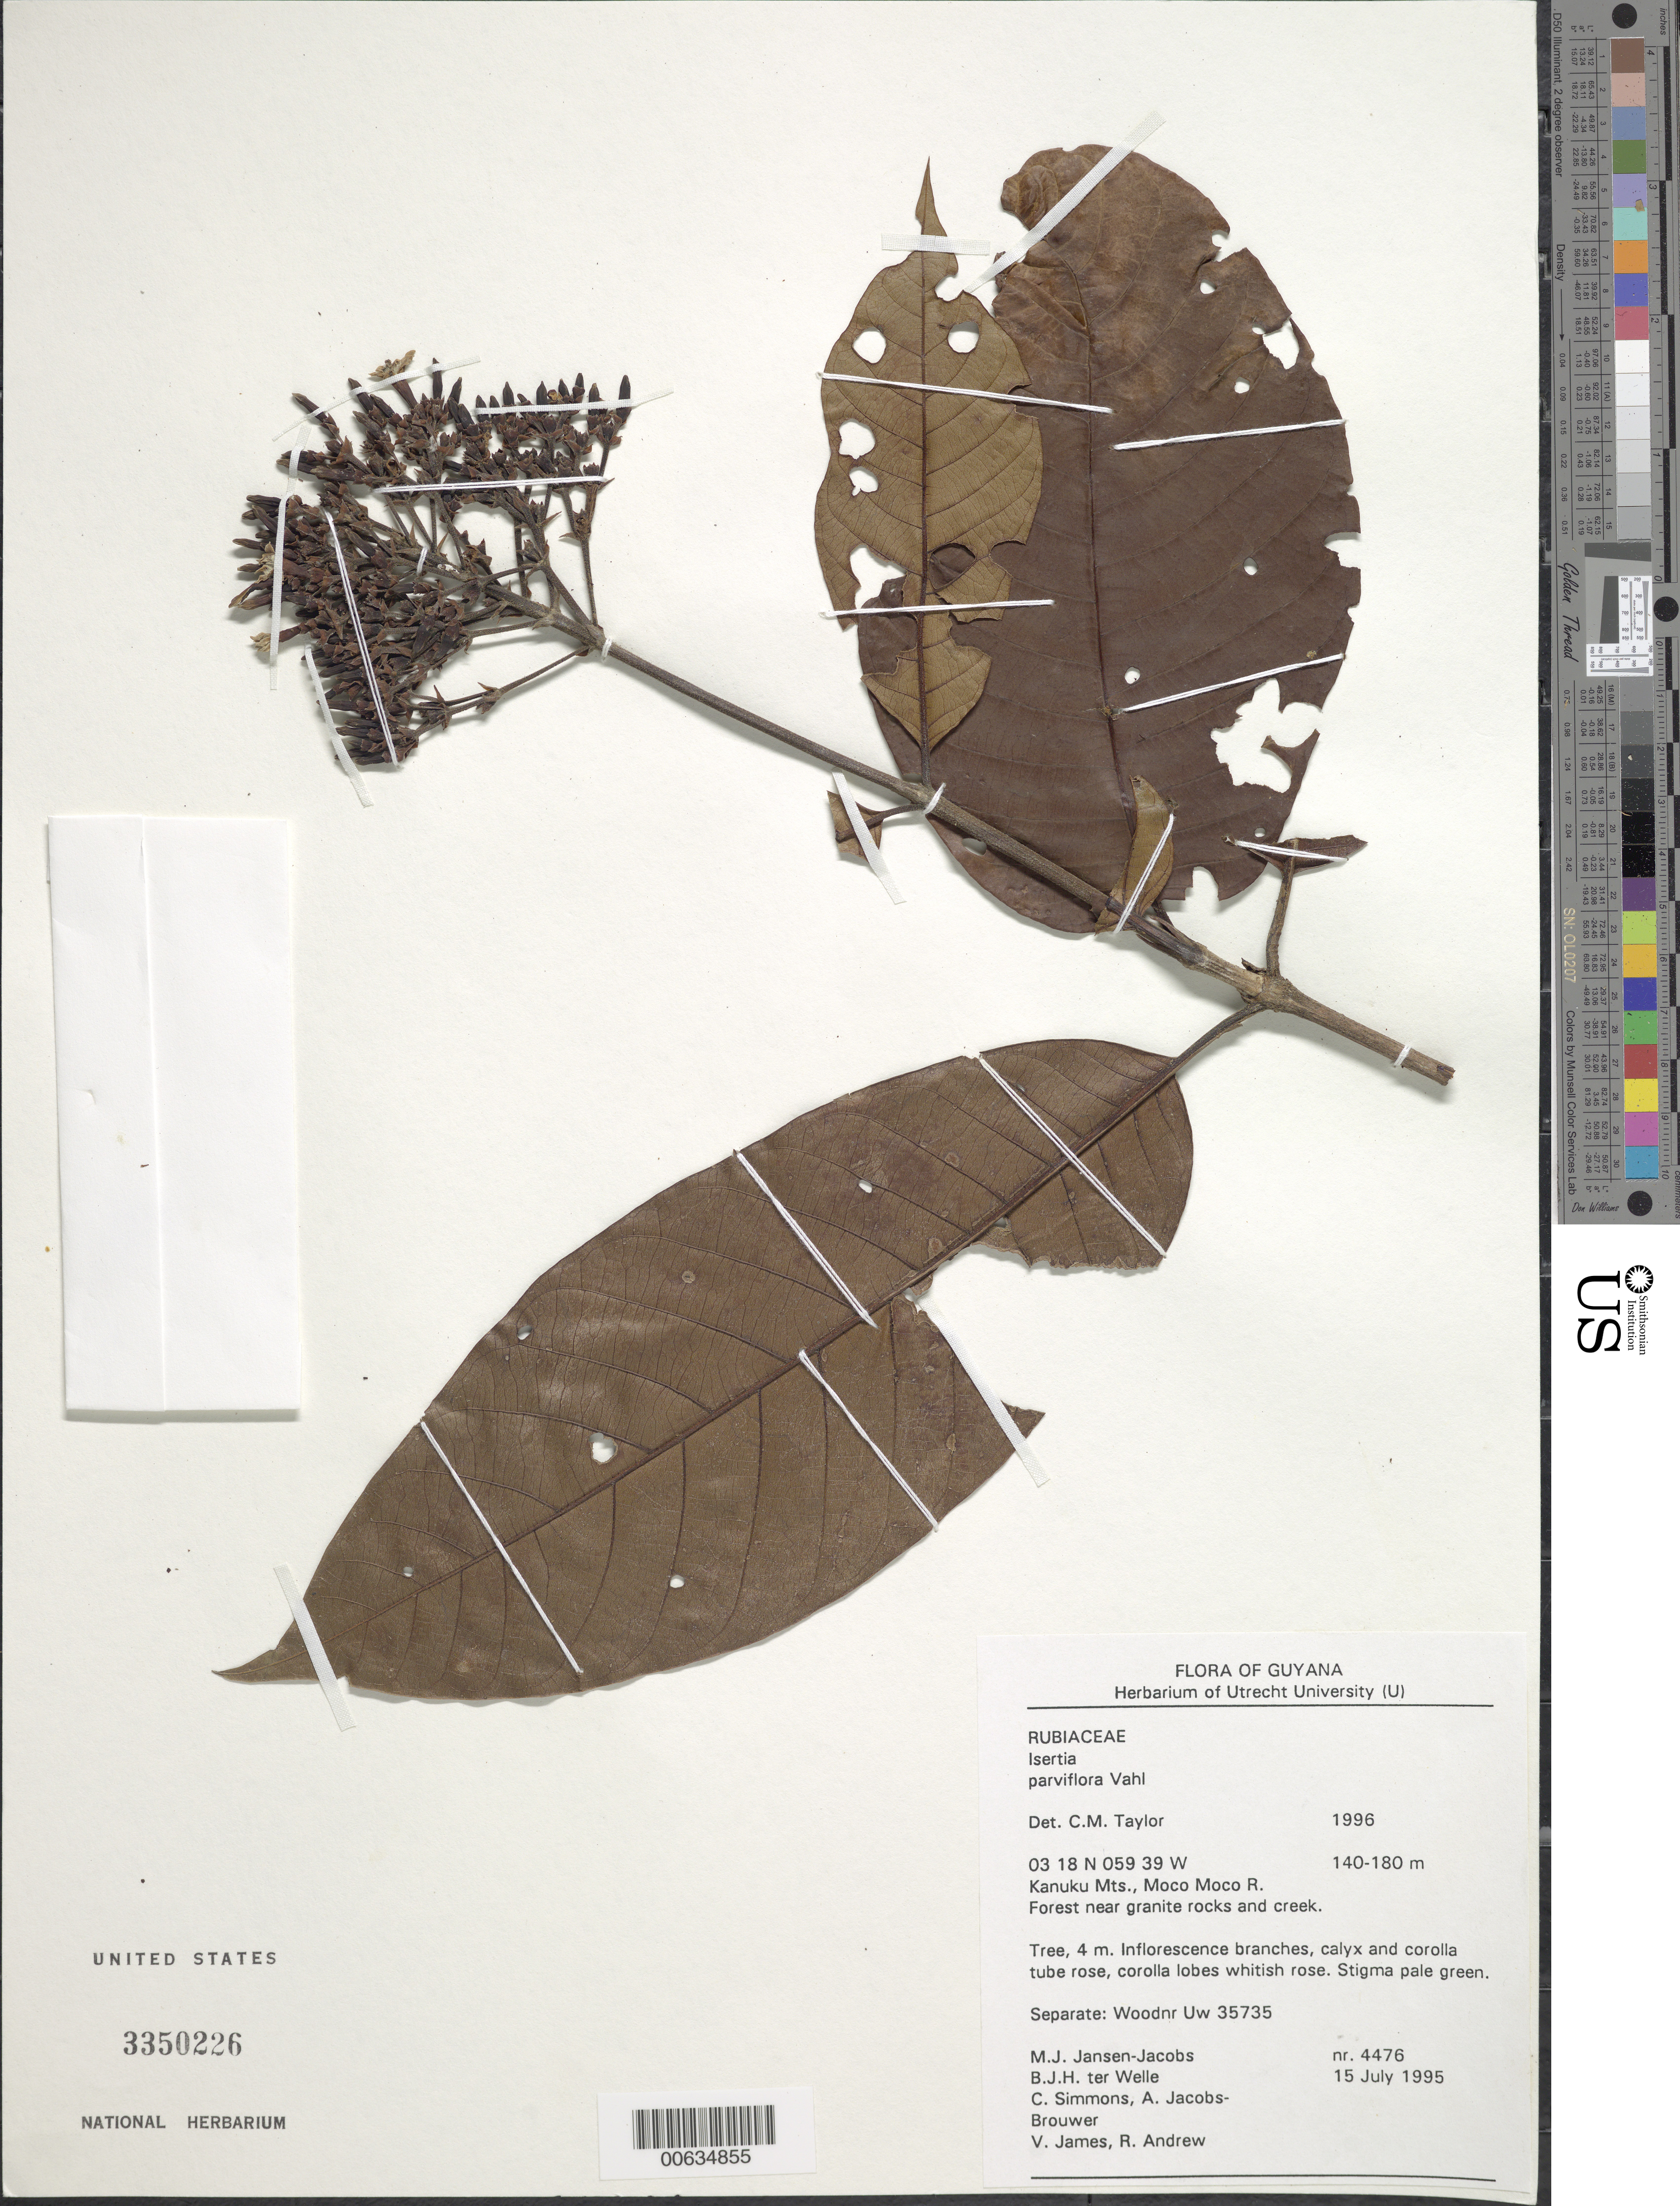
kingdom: Plantae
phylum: Tracheophyta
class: Magnoliopsida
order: Gentianales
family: Rubiaceae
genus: Isertia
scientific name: Isertia parviflora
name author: Vahl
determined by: Taylor, Charlotte M.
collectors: M. J. Jansen-Jacobs, B. Welle, C. Simmons, A. Jacobs-Brouwer, V. James & R. Andrew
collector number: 4476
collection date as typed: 15-Jul-95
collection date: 1995-07-15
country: Guyana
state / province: U. Takutu-U. Essequibo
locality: Moco Moco River, Kanuku Mts.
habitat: Forest near granite rocks and creek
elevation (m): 140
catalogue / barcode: US 3350226